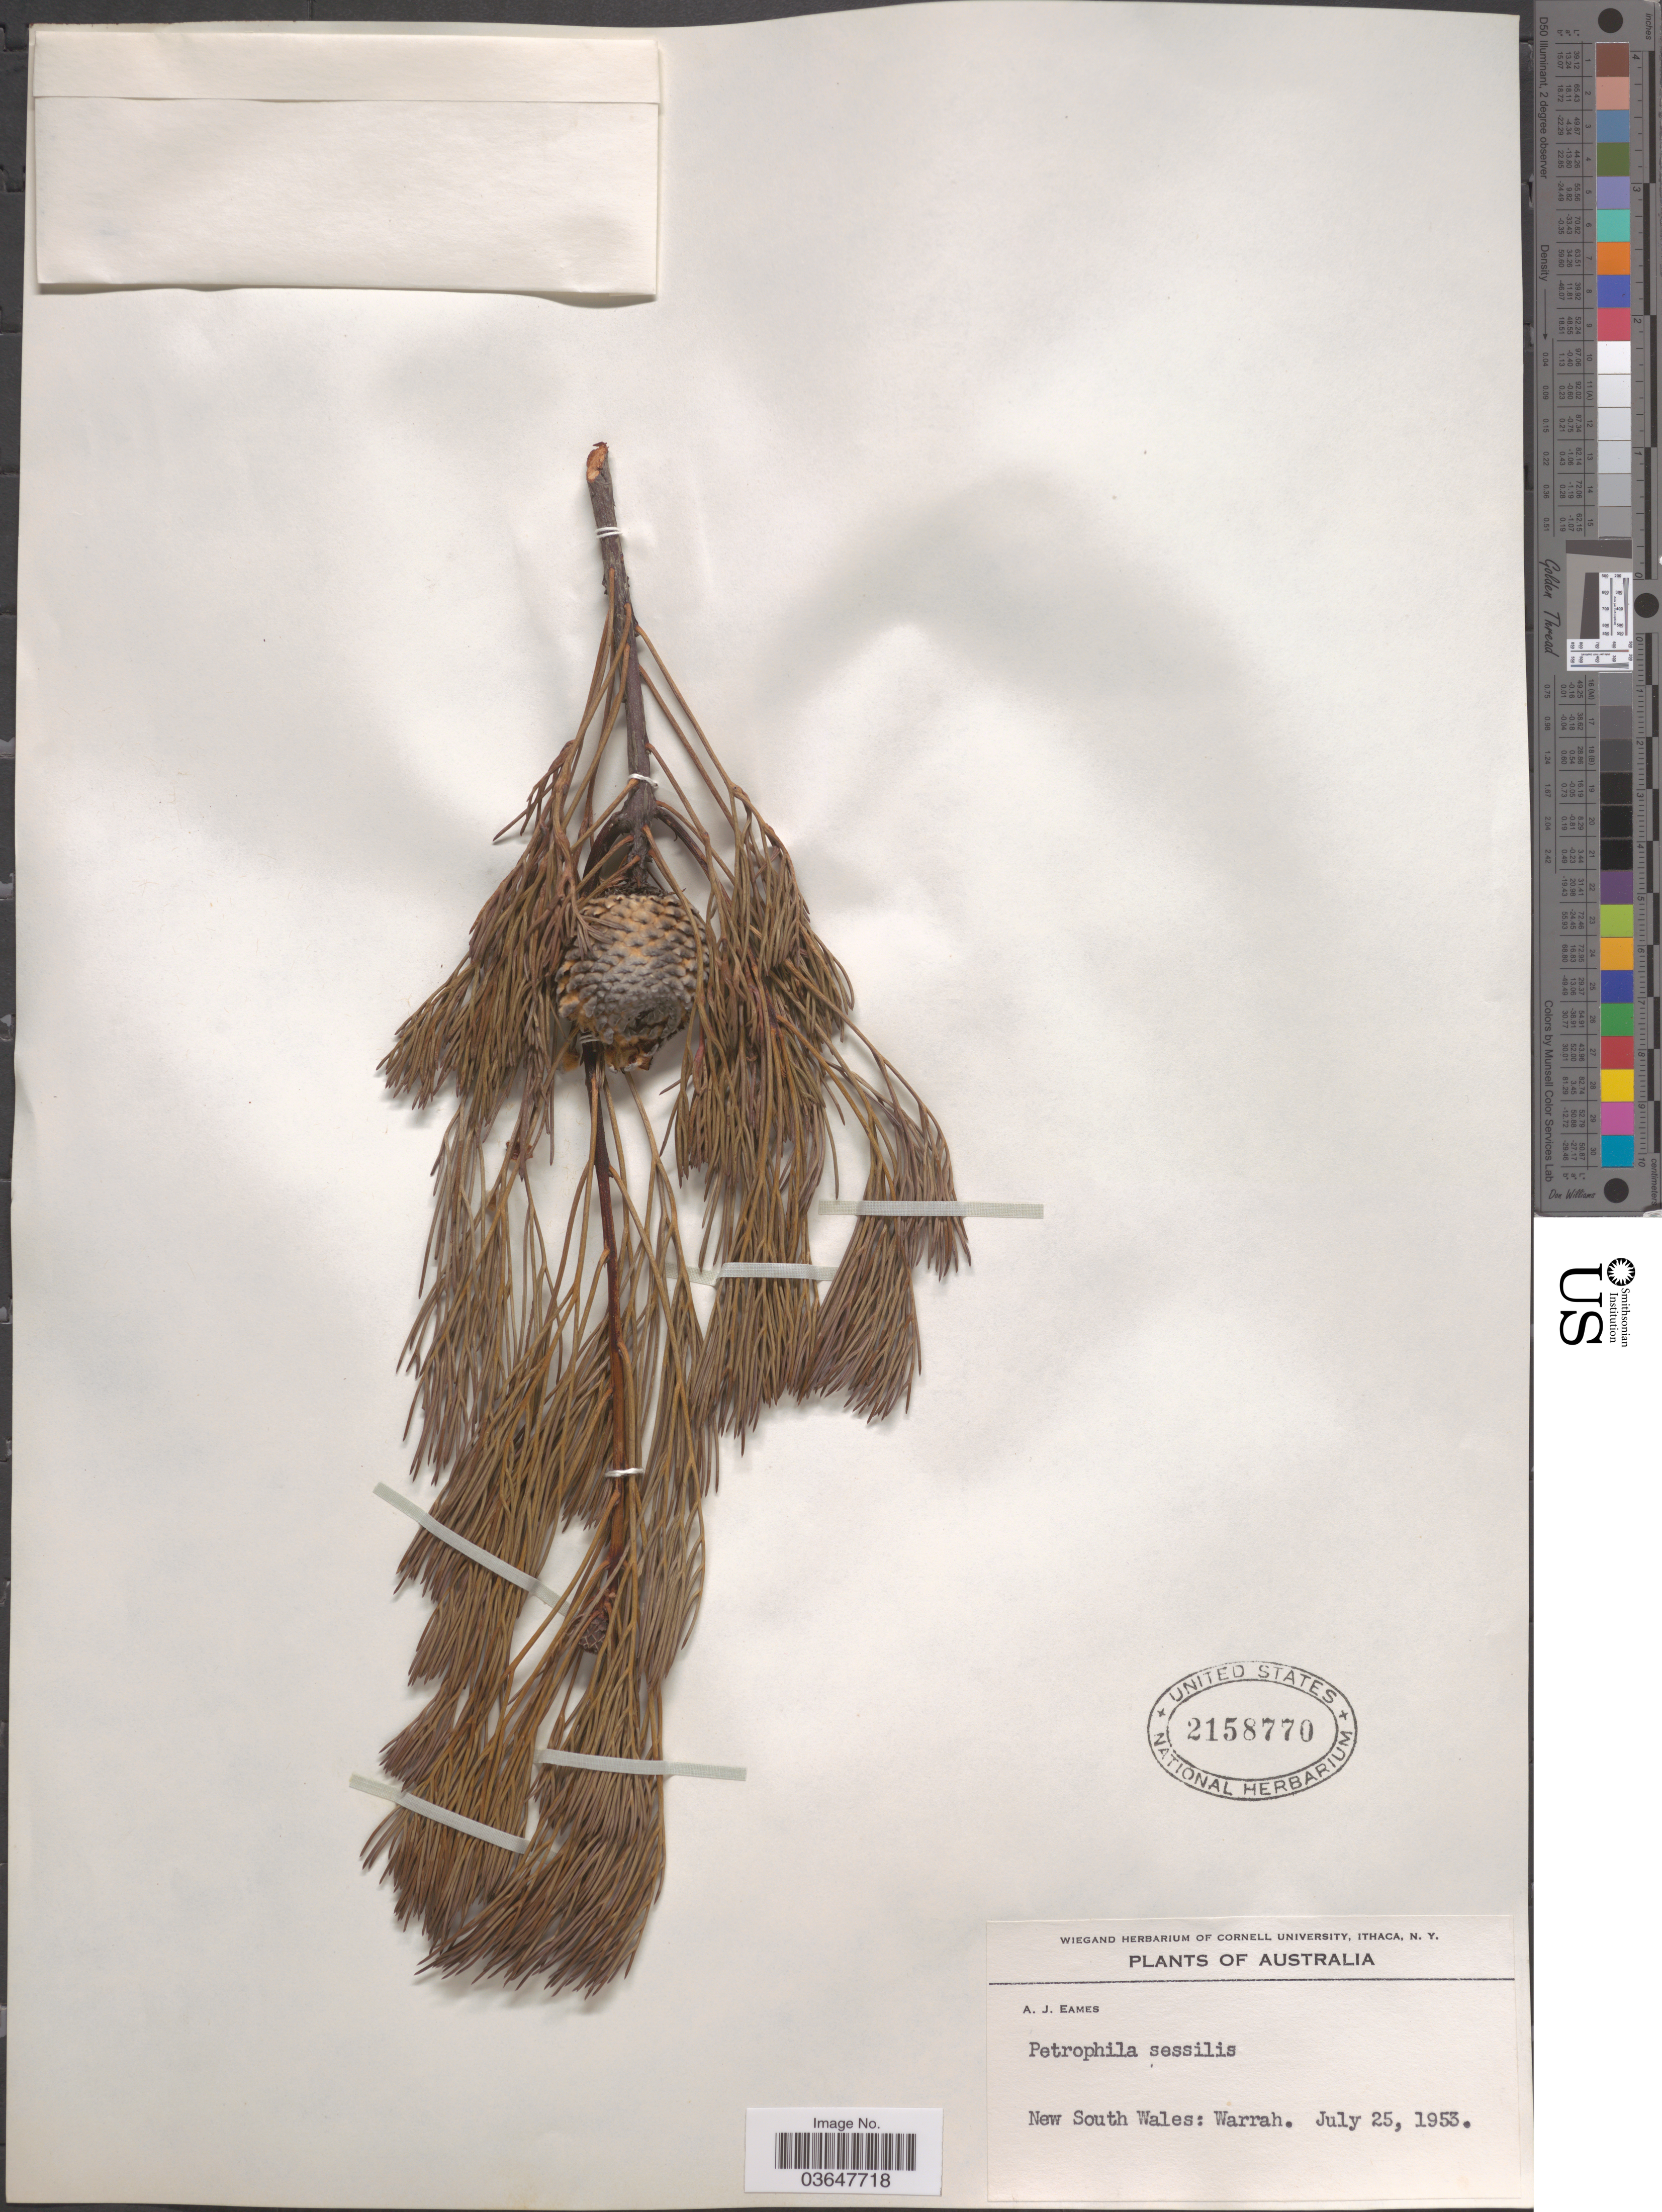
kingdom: Plantae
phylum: Tracheophyta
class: Magnoliopsida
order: Proteales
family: Proteaceae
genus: Petrophile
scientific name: Petrophile sessilis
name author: Sieber ex Schult.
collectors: A. J. Eames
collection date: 1953-07-25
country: Australia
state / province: New South Wales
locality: Warrah.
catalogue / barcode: US 2158770